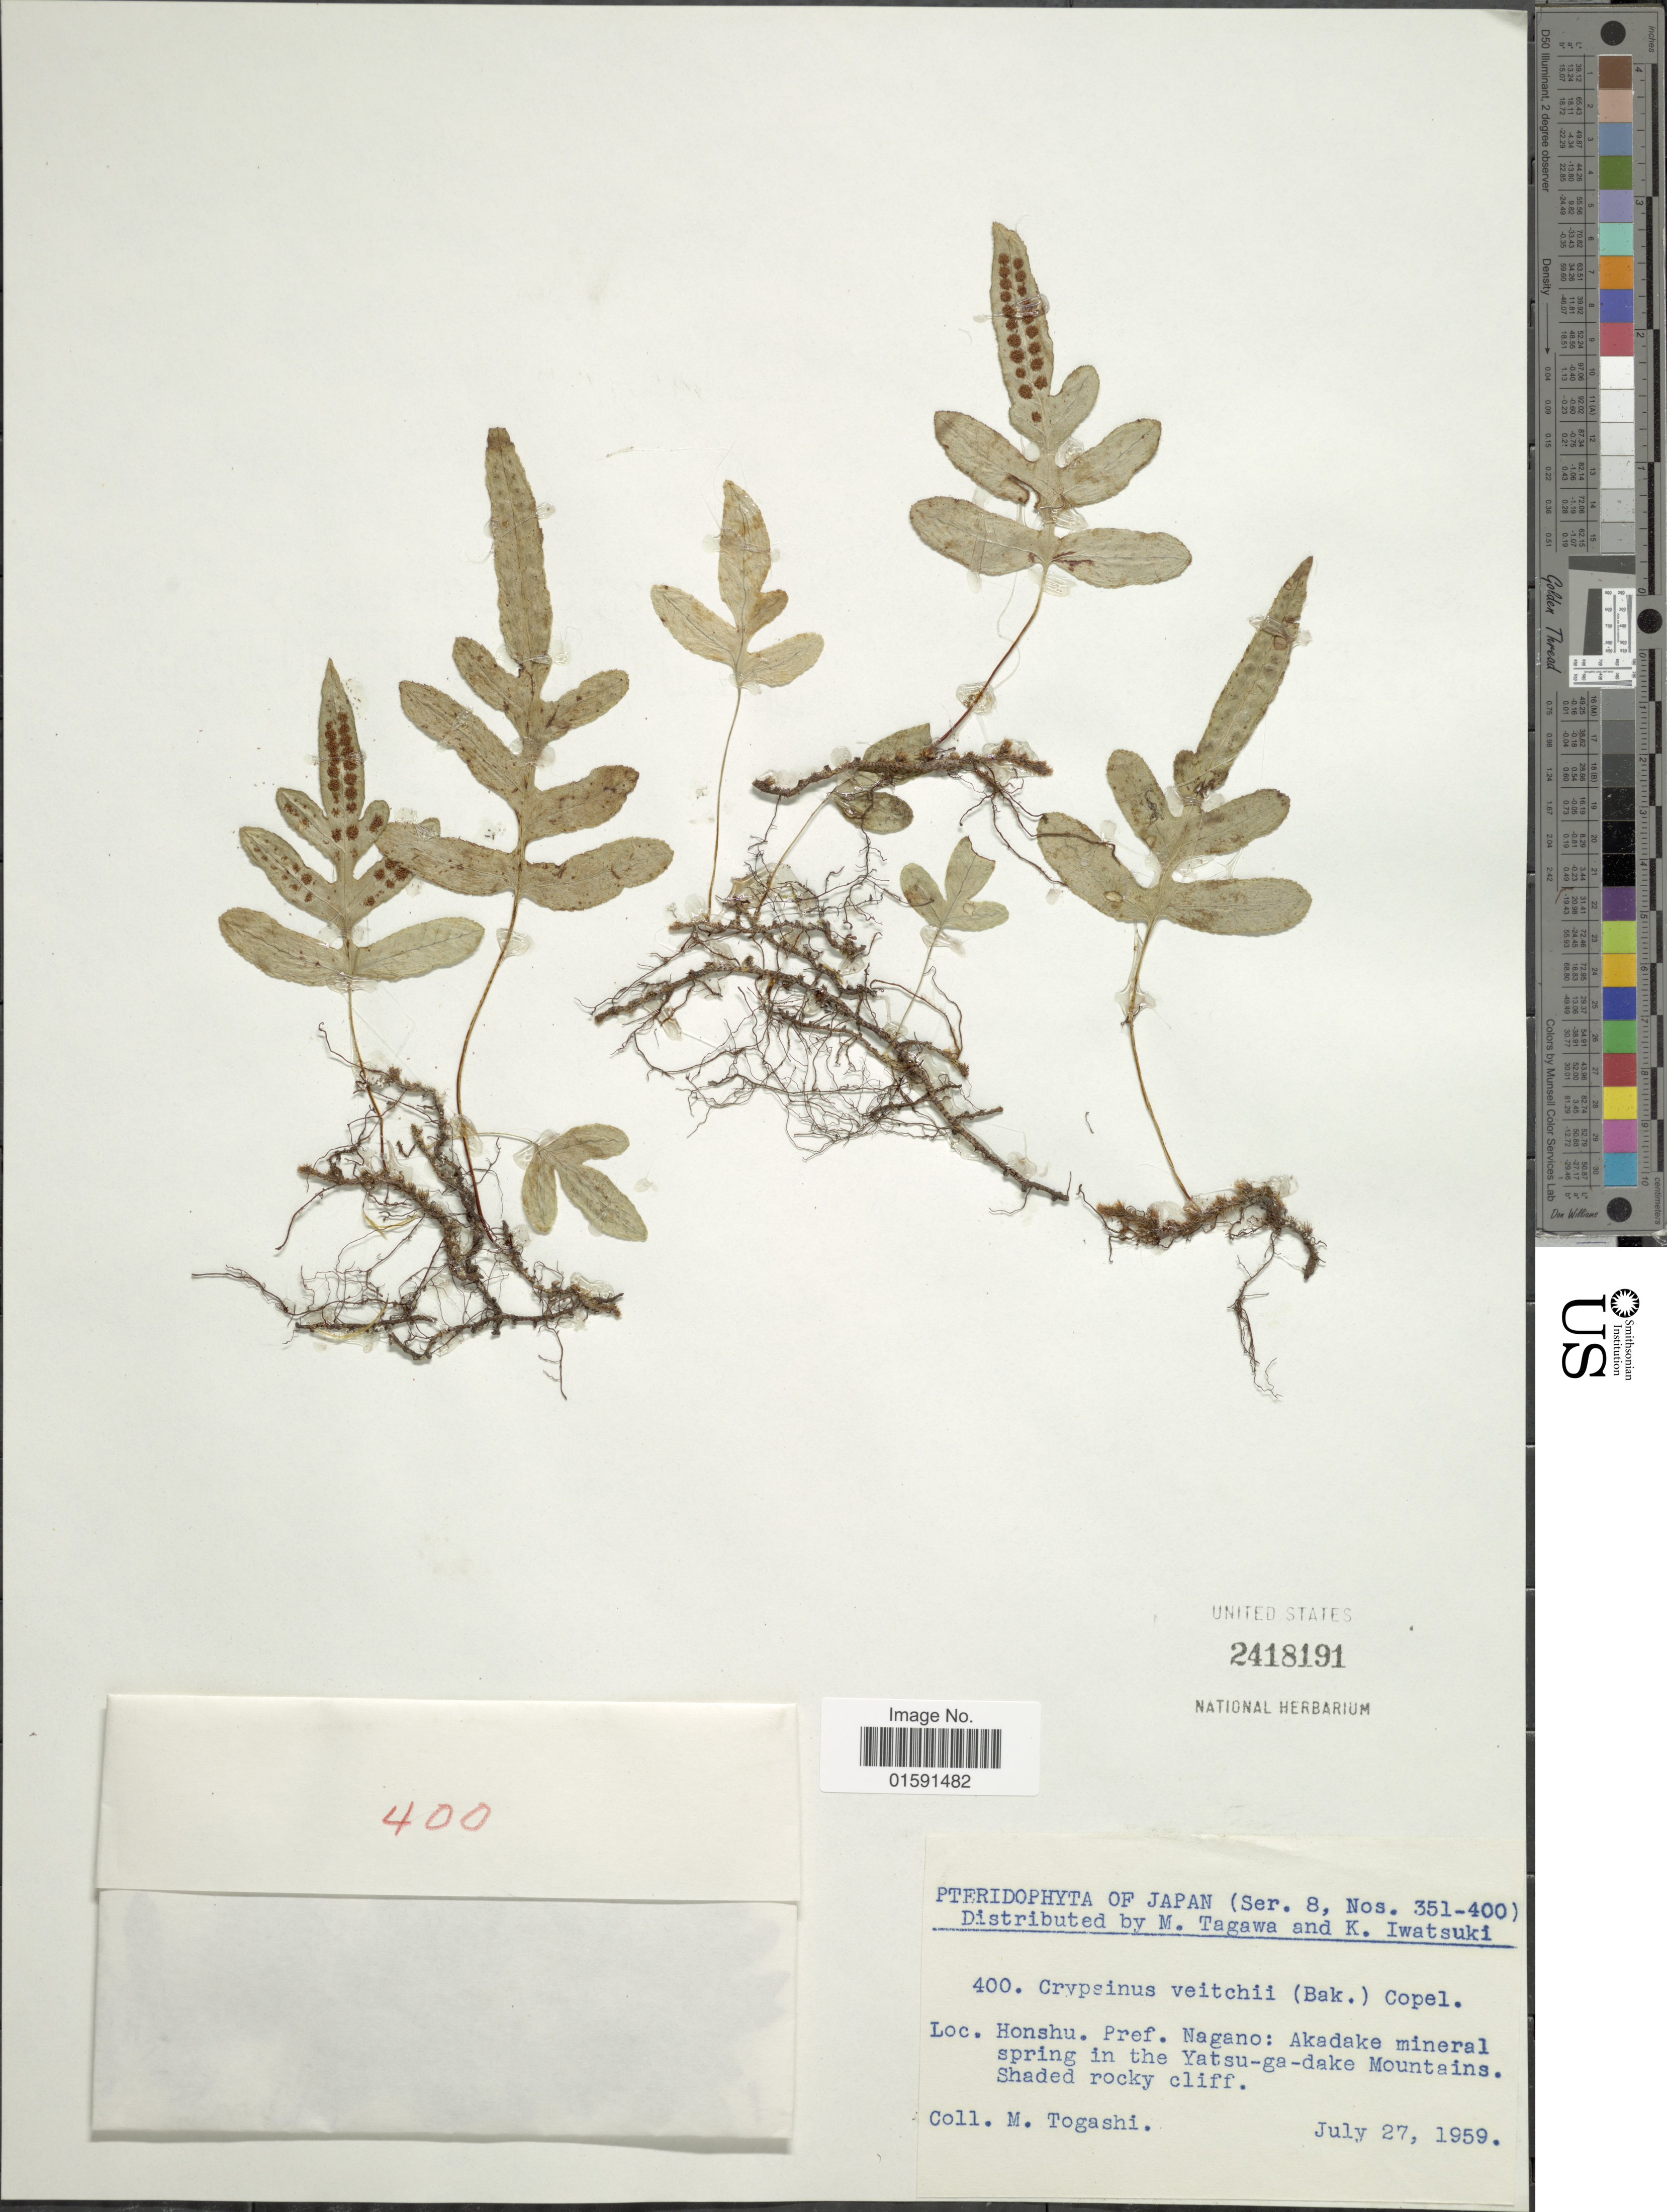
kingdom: Plantae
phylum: Tracheophyta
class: Polypodiopsida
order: Polypodiales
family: Polypodiaceae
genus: Selliguea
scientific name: Selliguea veitchii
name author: (Baker) H. Ohashi & K. Ohashi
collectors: M. Togashi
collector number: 400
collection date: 1959-07-27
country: Japan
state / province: Nagano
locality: Honshu: Pref. Nagano: Akadake mineral spring in the Yatsu-ga-dake Mountains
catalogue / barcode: US 2418191